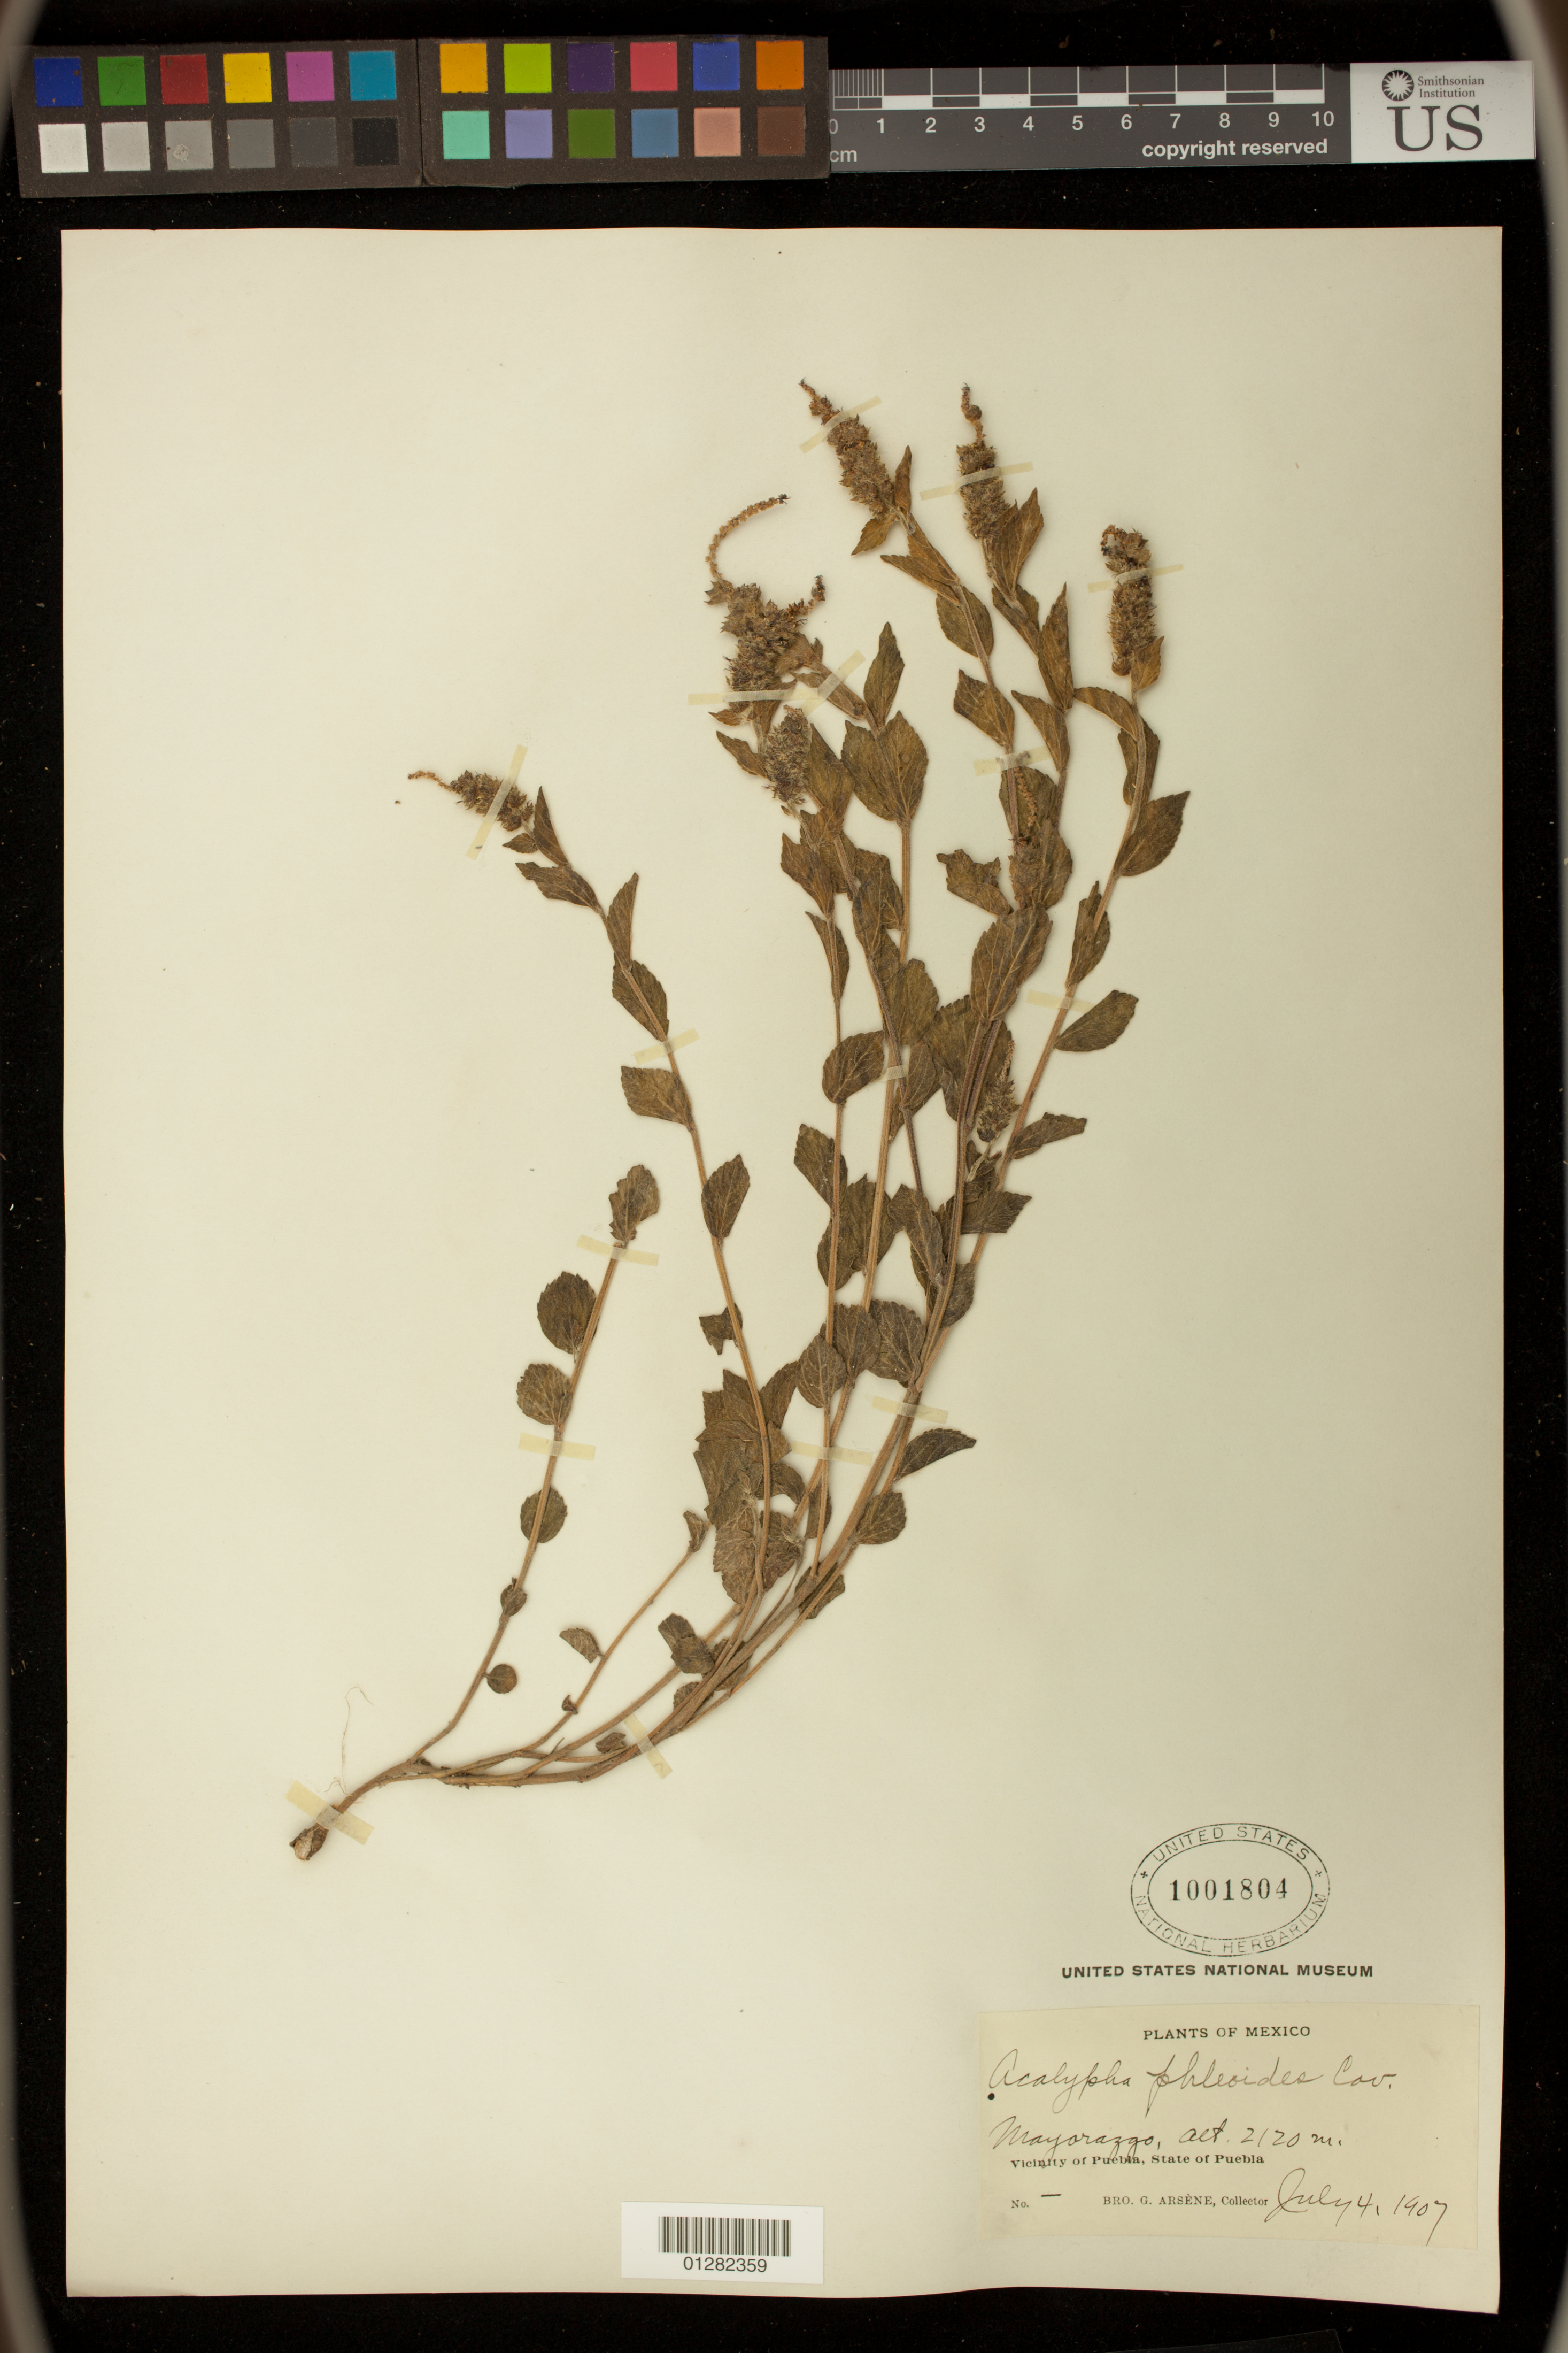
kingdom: Plantae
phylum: Tracheophyta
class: Magnoliopsida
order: Malpighiales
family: Euphorbiaceae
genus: Acalypha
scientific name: Acalypha phleoides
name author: Cav.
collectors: C. H. T. Townsend & C. Barber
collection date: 1907-07-04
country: Mexico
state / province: Puebla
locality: Vicinity of Puebla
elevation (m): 2120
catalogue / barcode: US 1001804